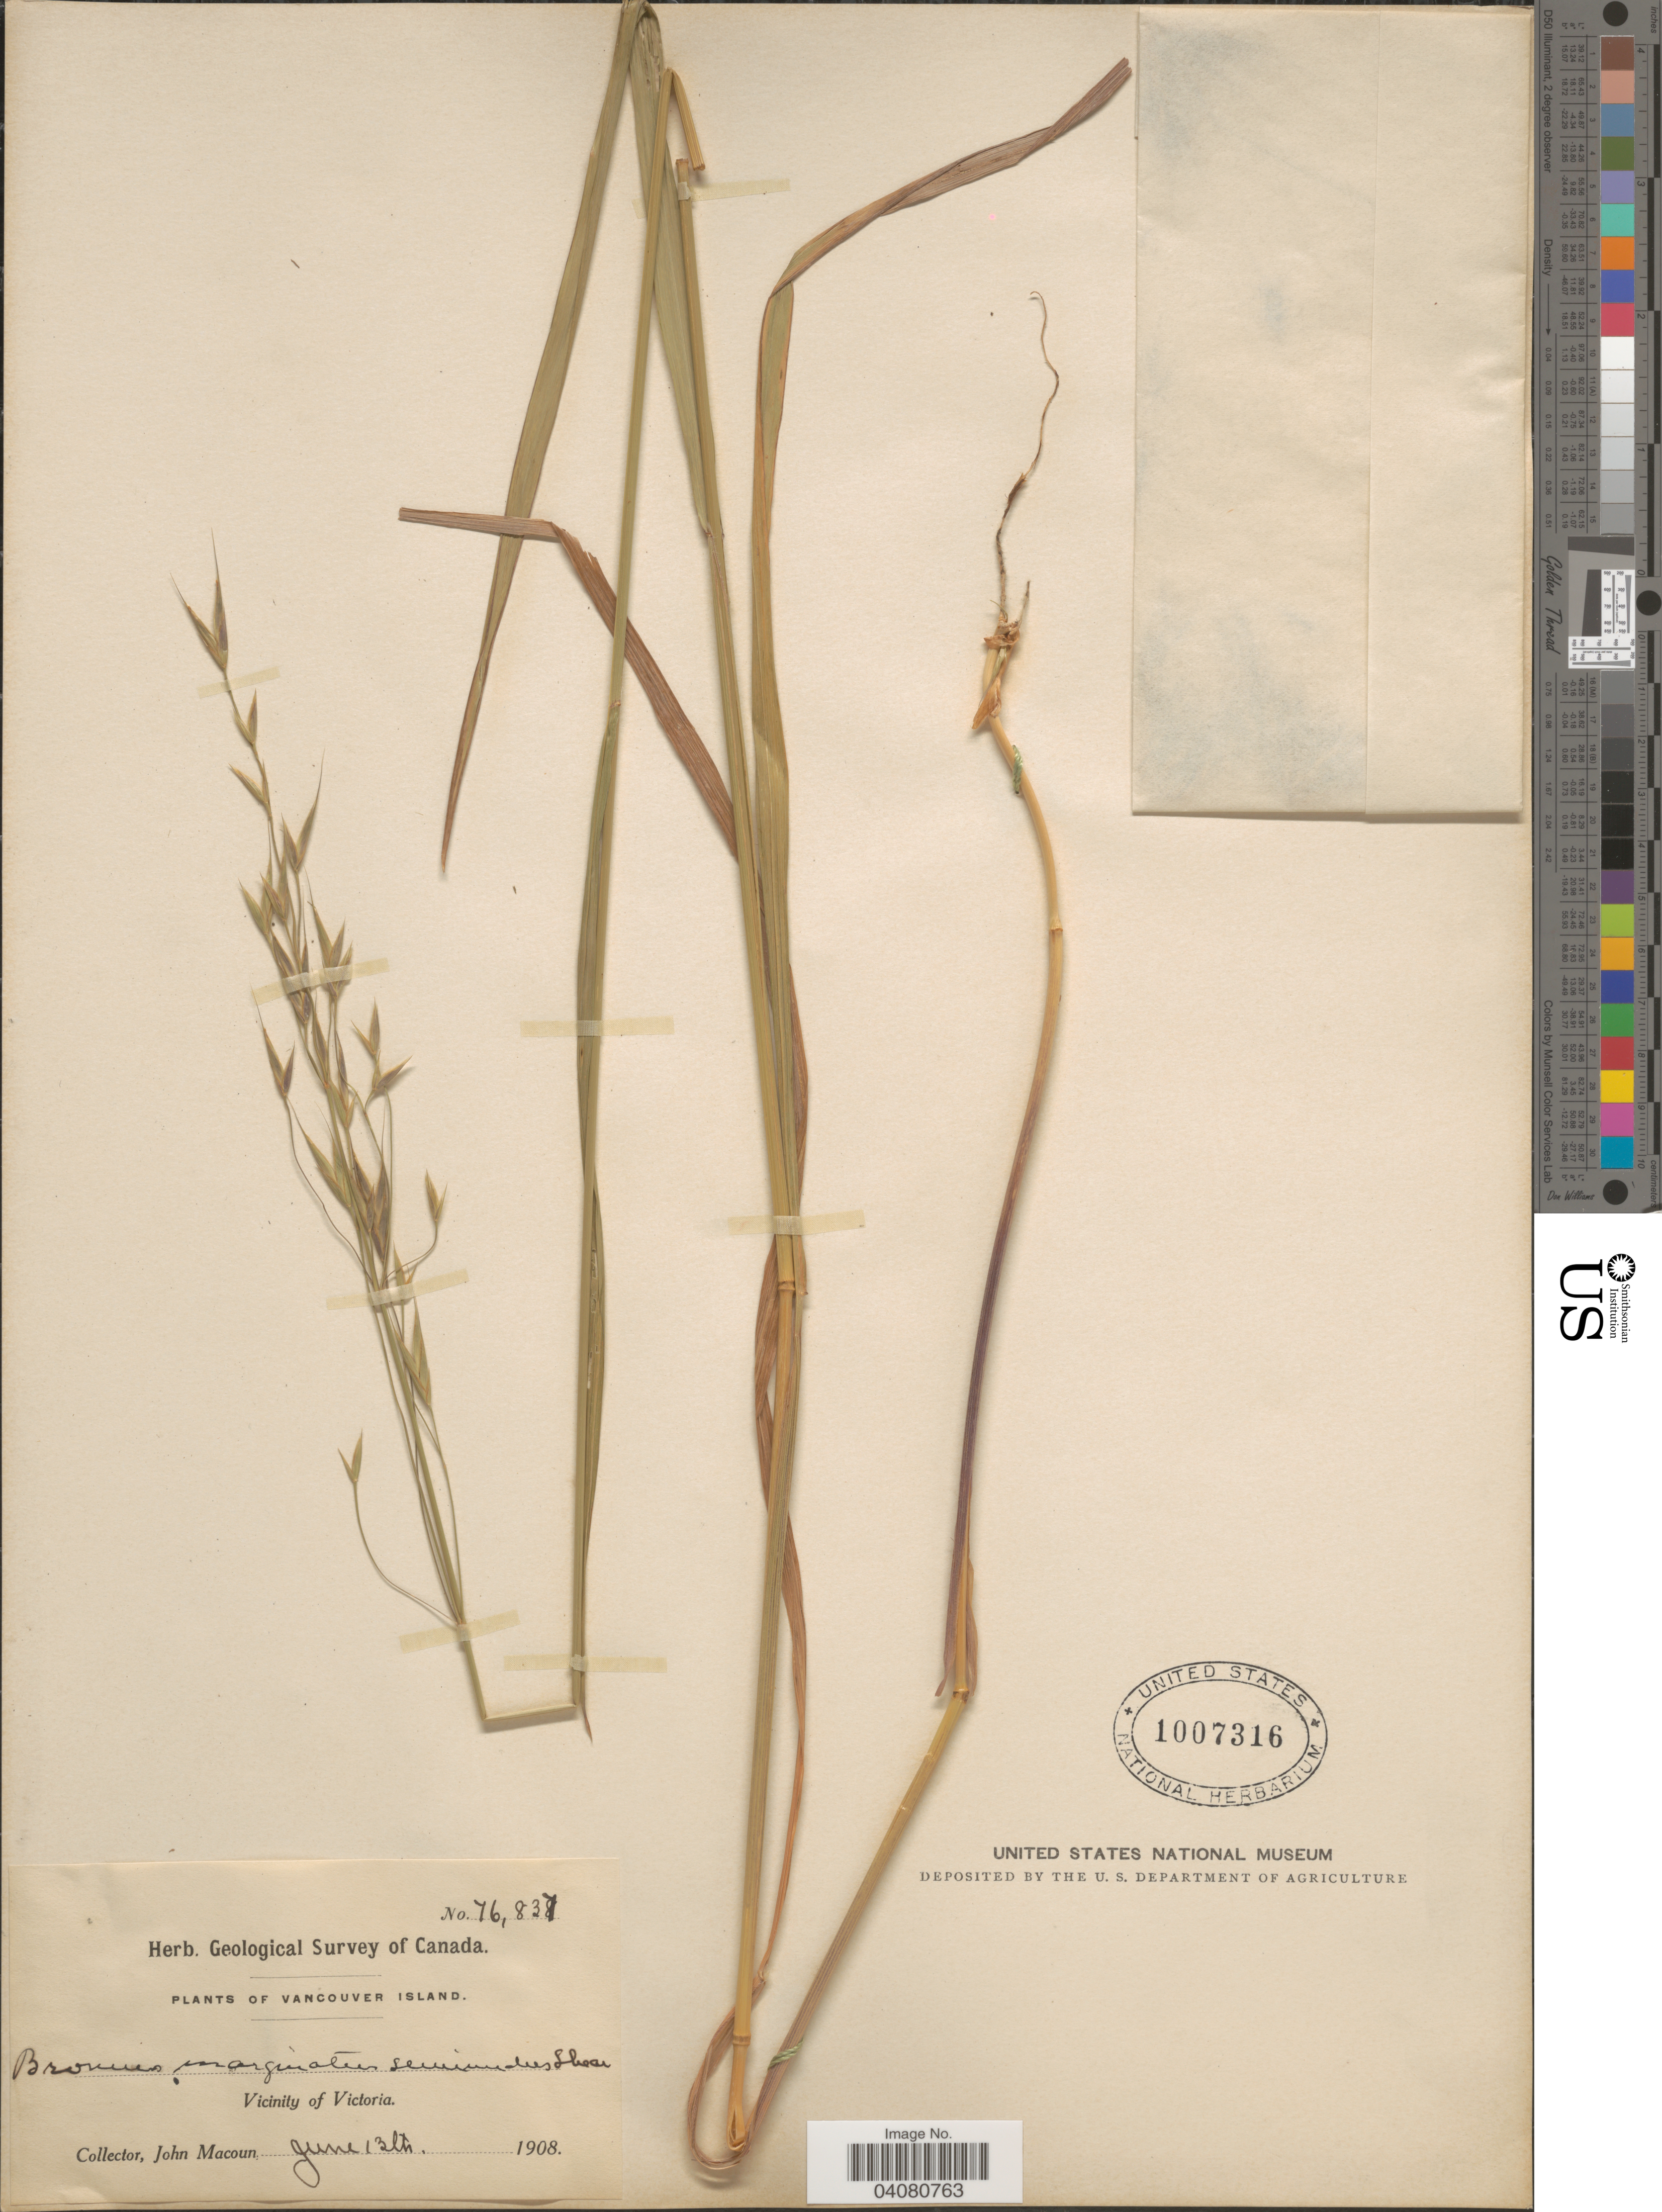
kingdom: Plantae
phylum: Tracheophyta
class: Liliopsida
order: Poales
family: Poaceae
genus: Bromus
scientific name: Bromus carinatus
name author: Hook. & Arn.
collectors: J. Macoun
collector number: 76837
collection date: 1908-06-13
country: Canada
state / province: British Columbia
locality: Herb. Geological Survey of Canada. Vancouver Island. Vicinity of Victoria.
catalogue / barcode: US 1007316